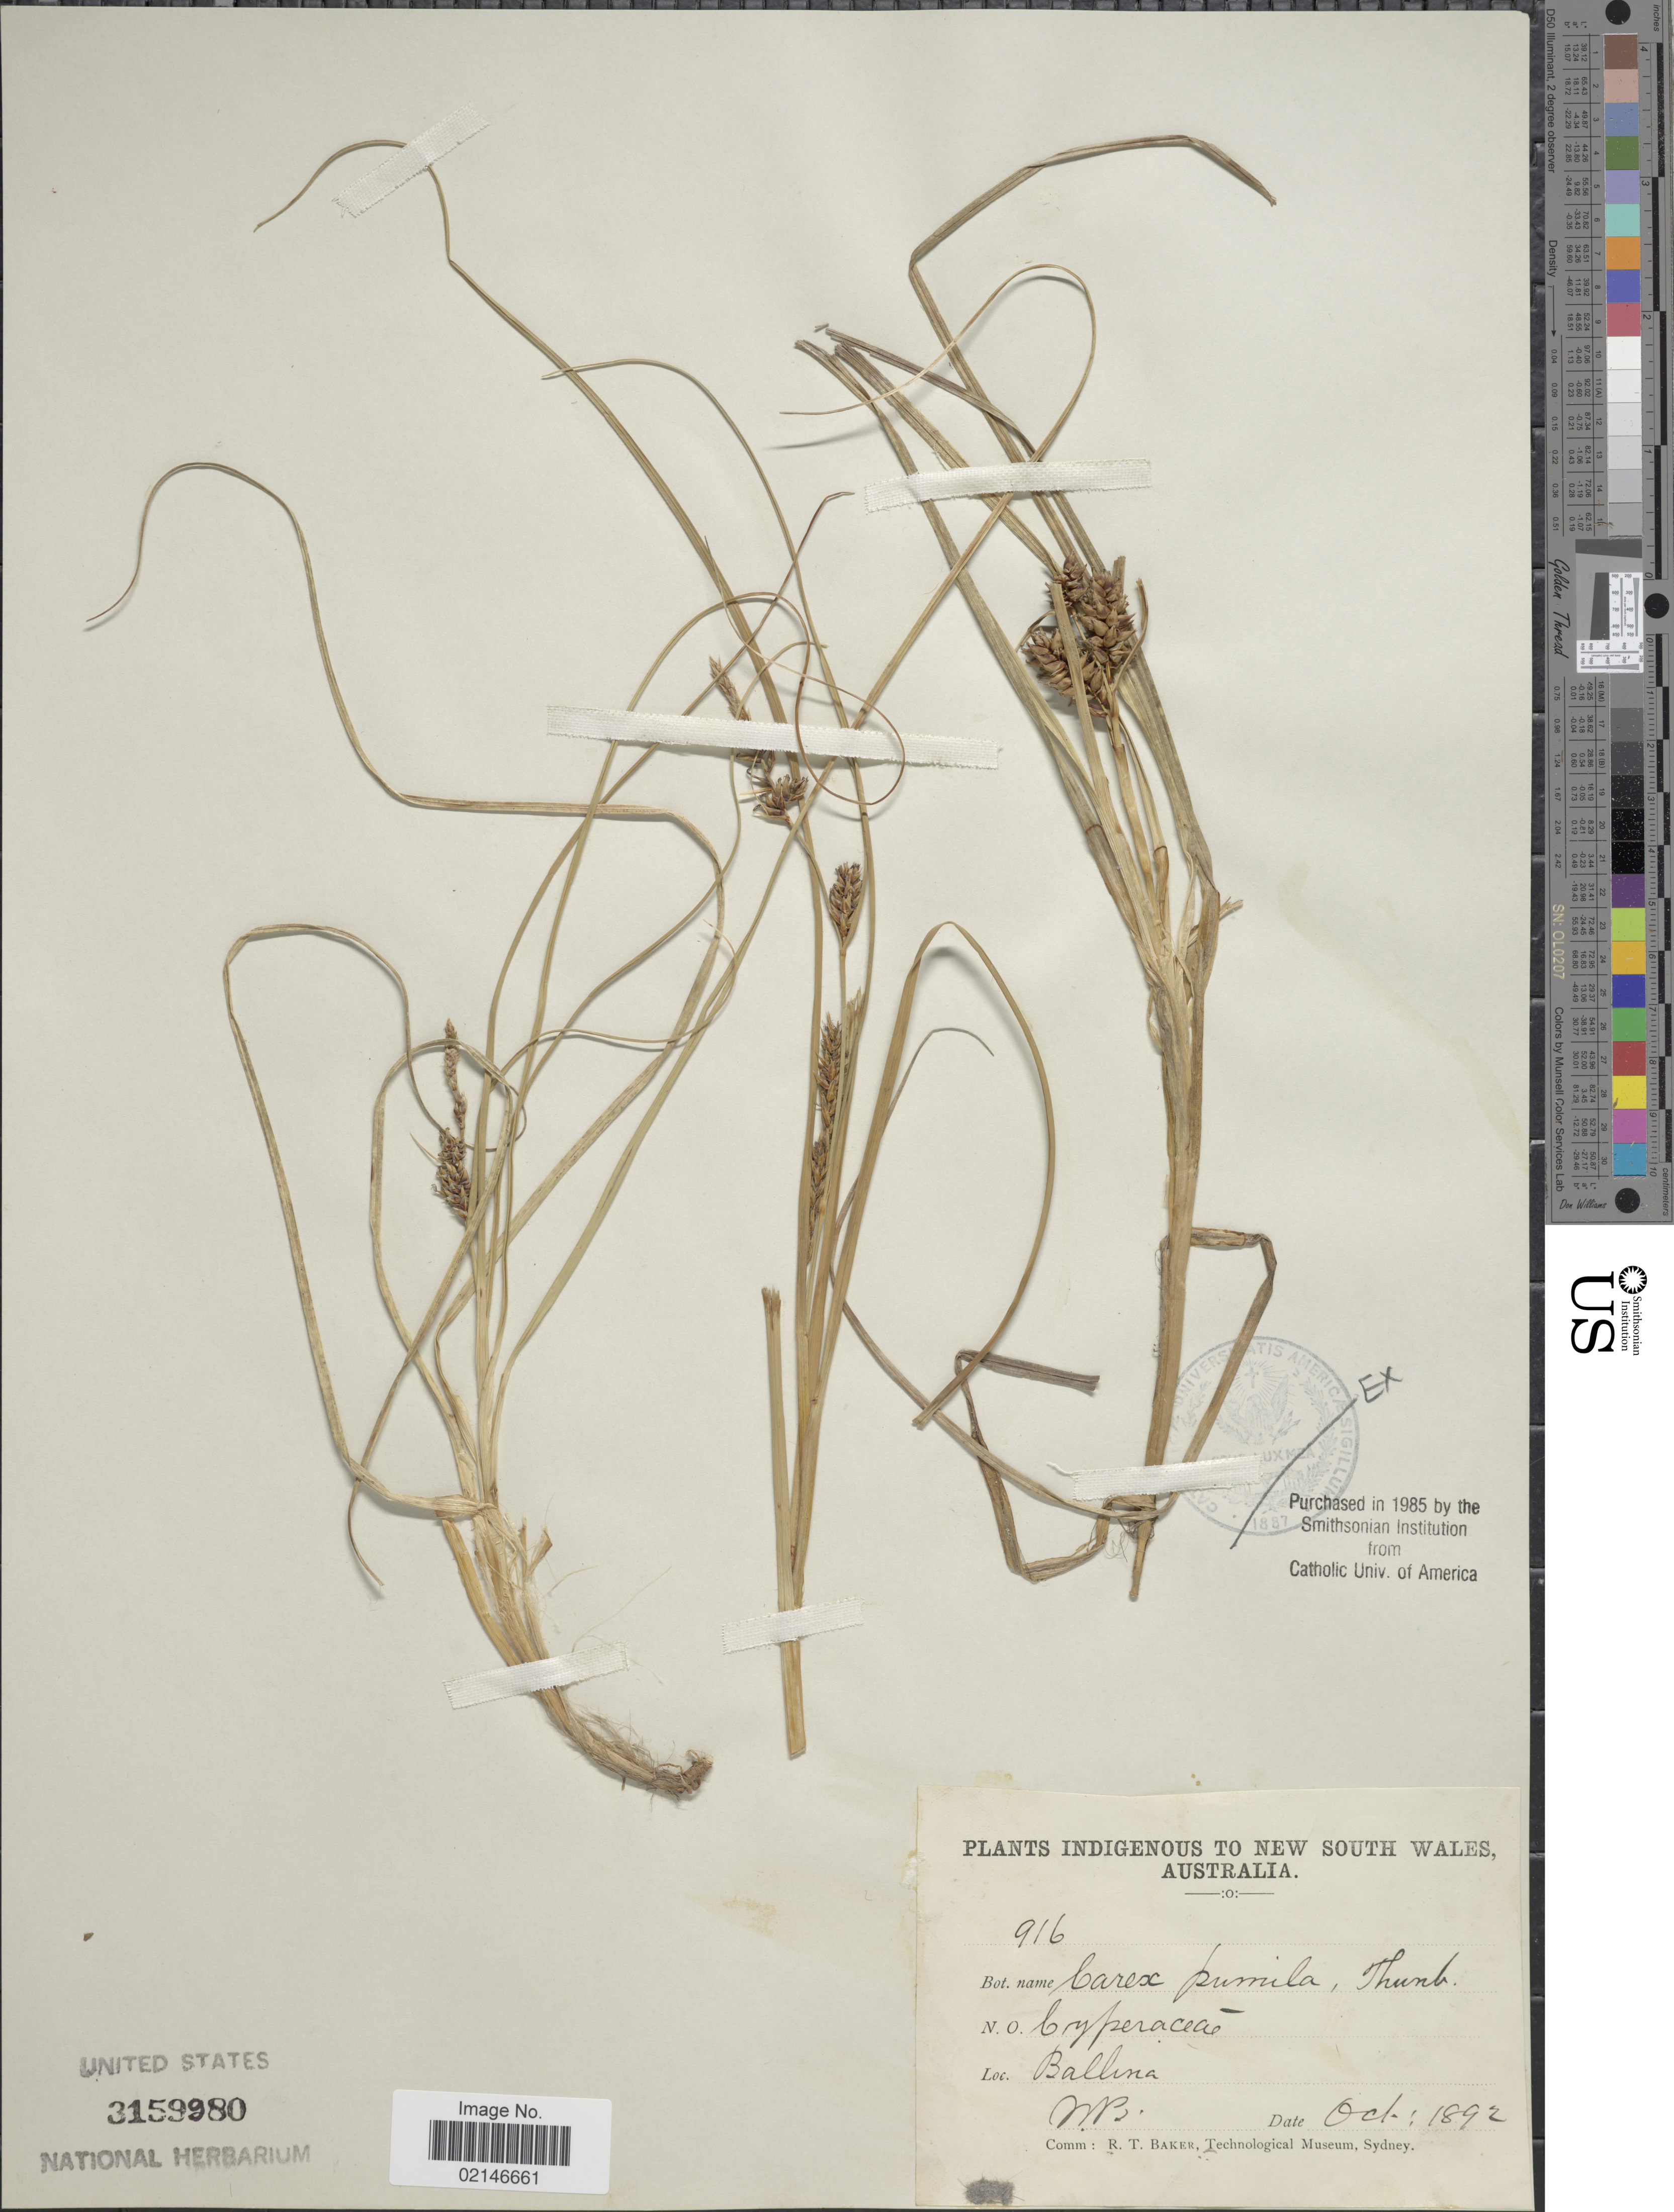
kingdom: Plantae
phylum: Tracheophyta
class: Liliopsida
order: Poales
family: Cyperaceae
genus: Carex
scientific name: Carex pumila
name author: Thunb.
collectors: N.B.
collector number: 916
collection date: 1892-10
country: Australia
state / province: New South Wales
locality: Indigenous to New South Wales, Ballina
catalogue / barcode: US 3159980